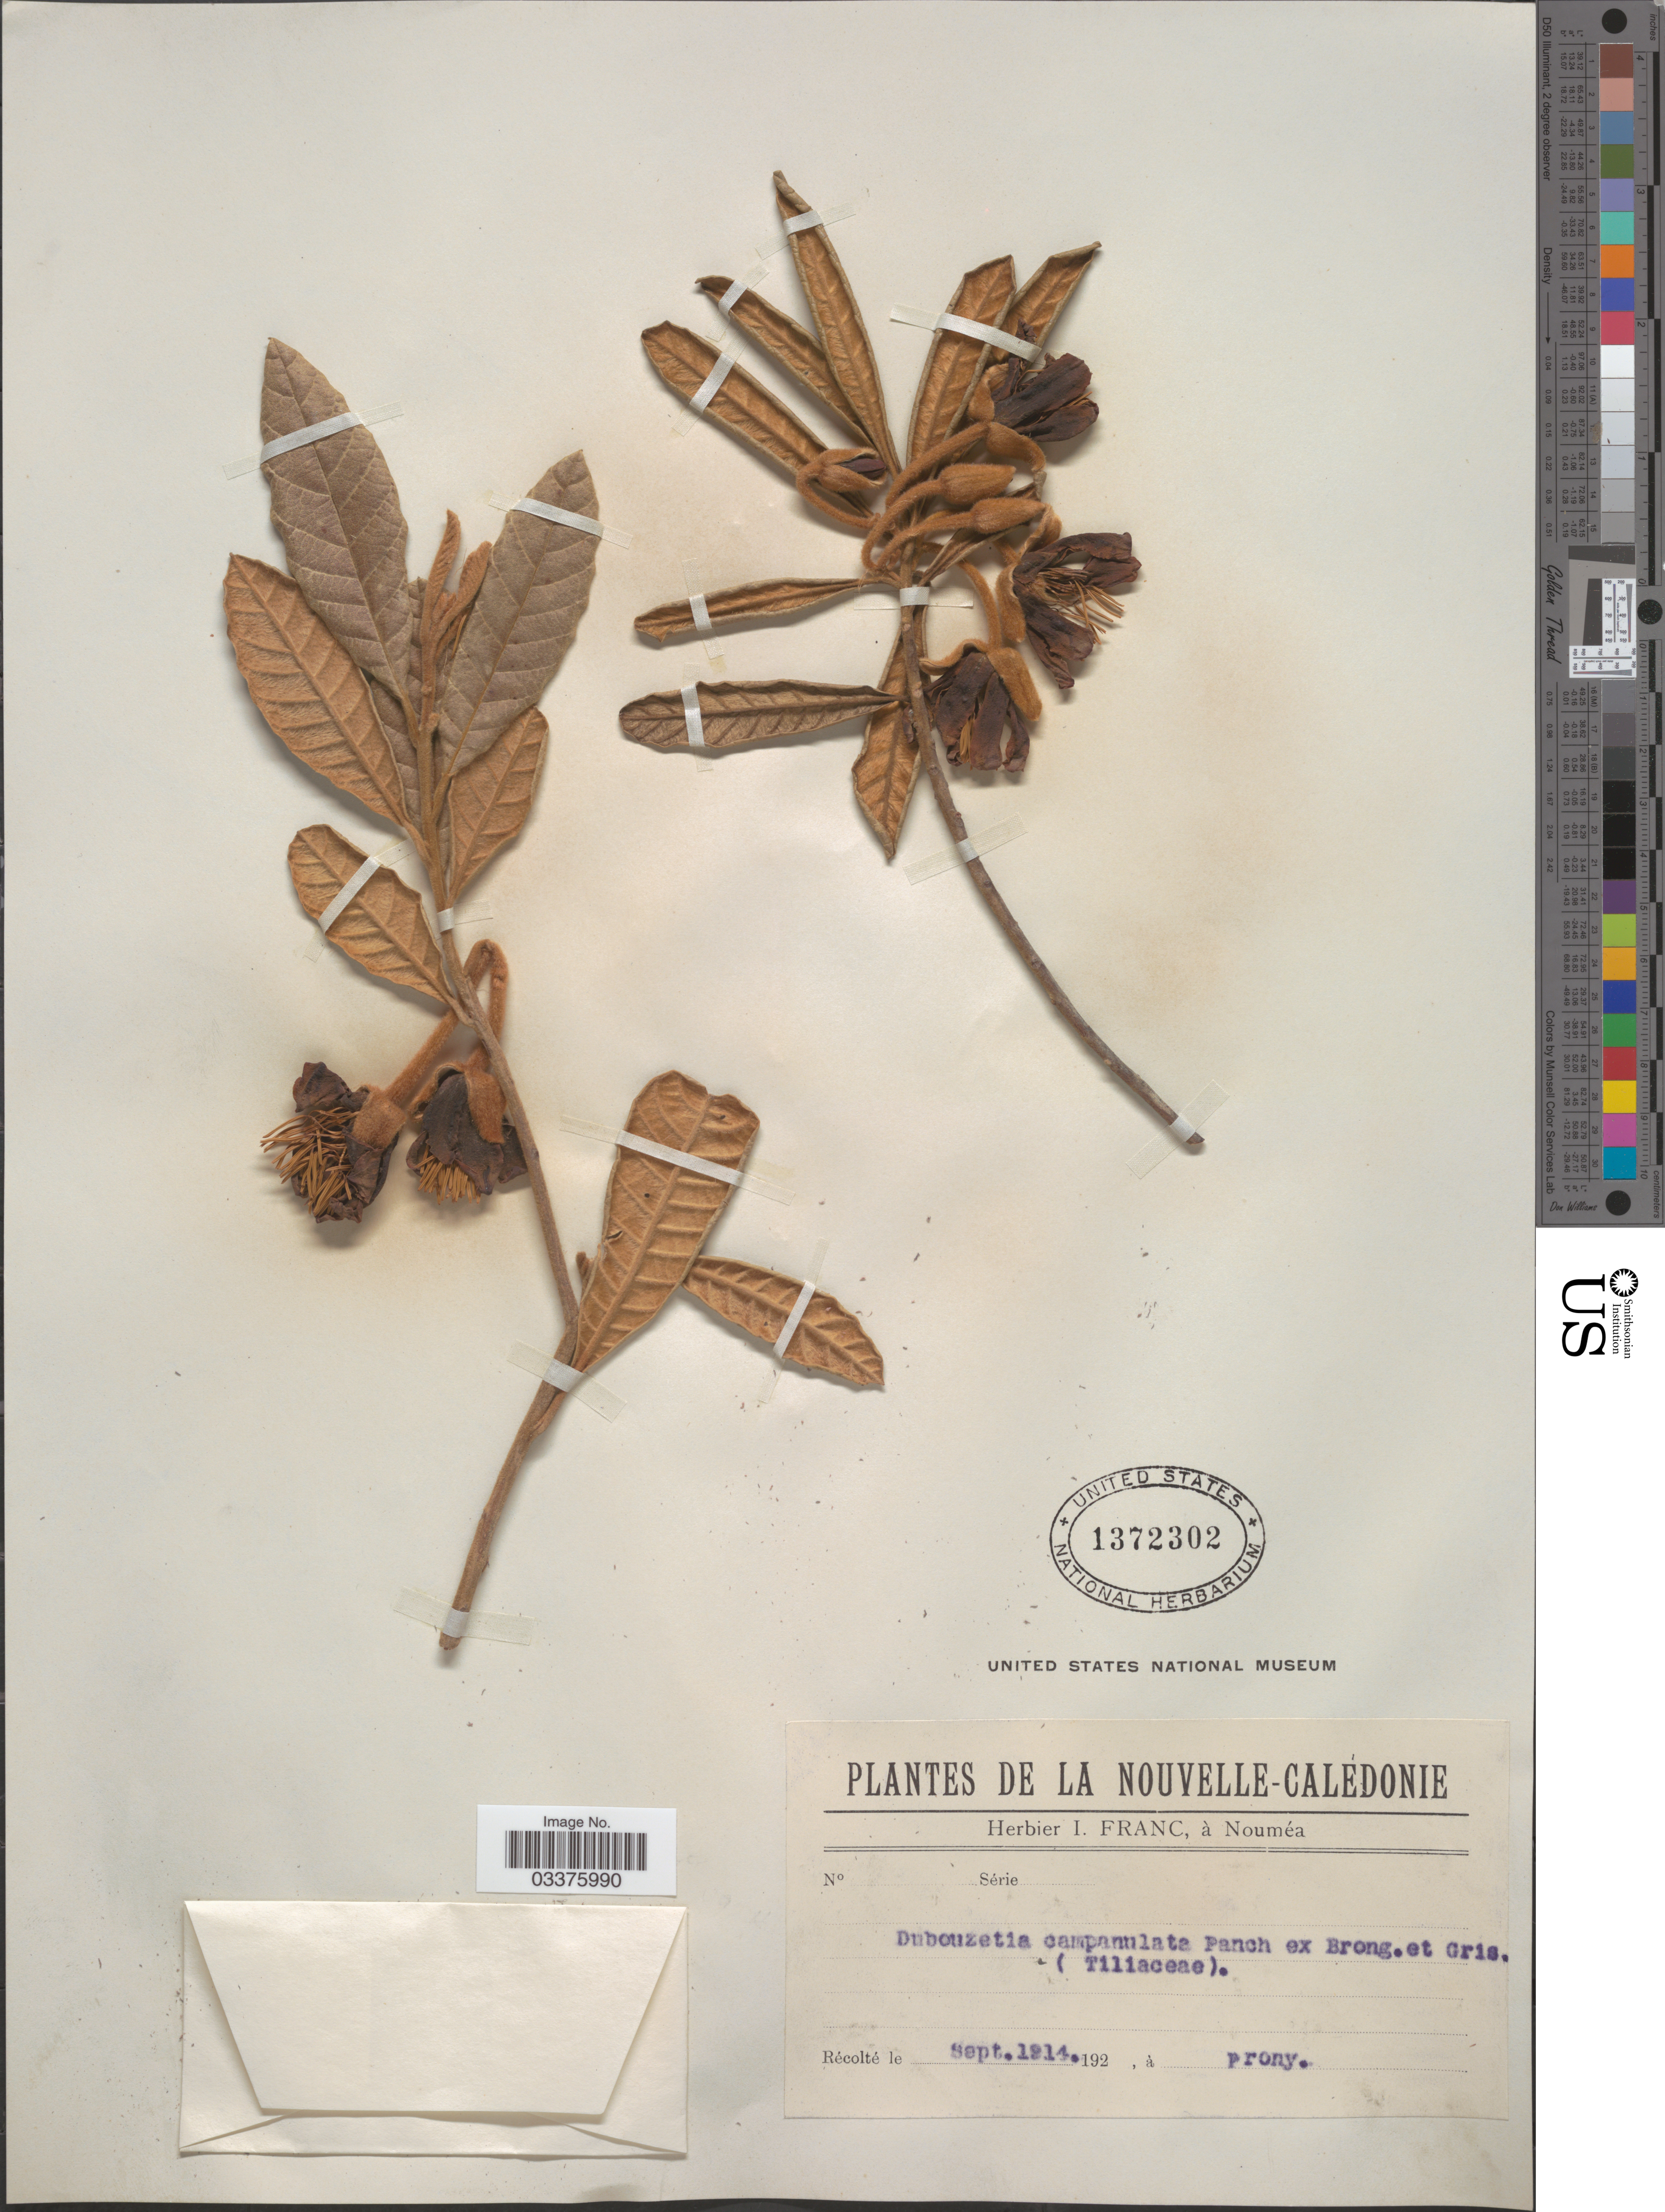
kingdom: Plantae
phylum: Tracheophyta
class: Magnoliopsida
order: Oxalidales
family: Elaeocarpaceae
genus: Dubouzetia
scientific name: Dubouzetia campanulata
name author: Pancher ex Brongn. & Gris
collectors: ex herb. I. Franc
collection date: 1914-09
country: New Caledonia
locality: Nouvelle-Calédonie. Prony.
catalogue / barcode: US 1372302